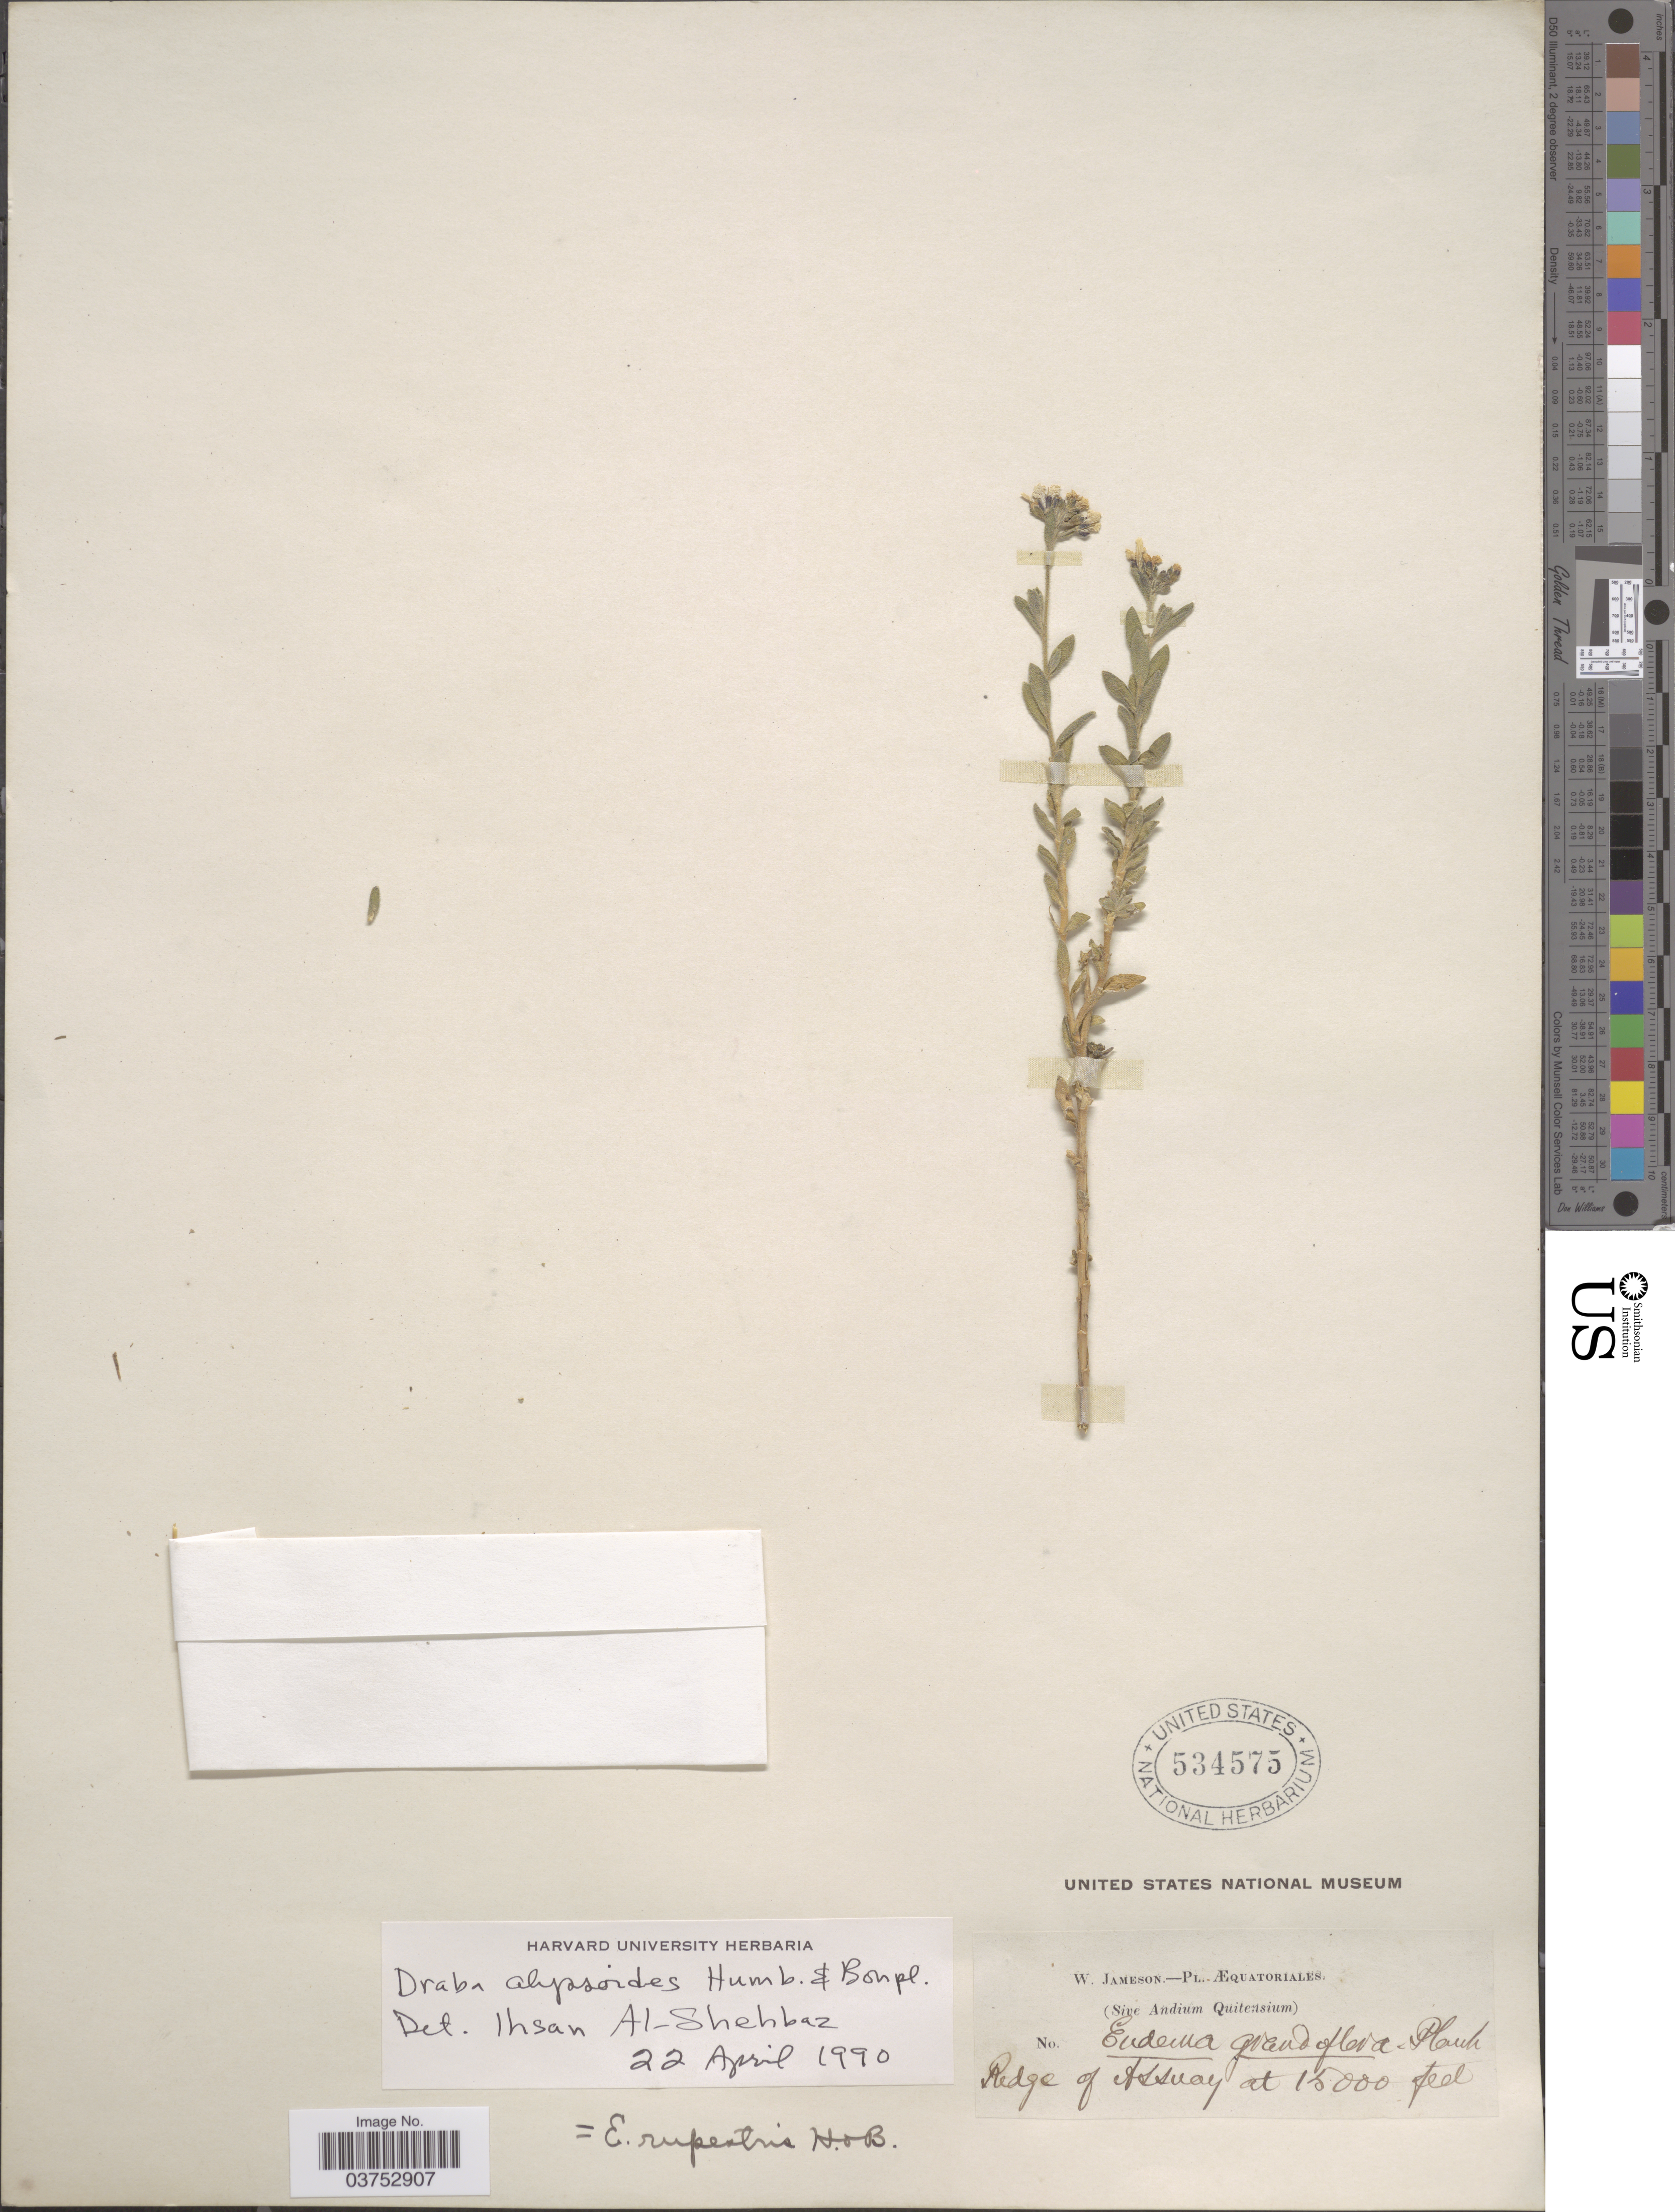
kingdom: Plantae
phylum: Tracheophyta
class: Magnoliopsida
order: Brassicales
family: Brassicaceae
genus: Draba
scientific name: Draba alyssoides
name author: Humb. & Bonpl. ex DC.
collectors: W. Jameson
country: Ecuador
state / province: Azuay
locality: Æquatoriales. Ridge of Azzuay.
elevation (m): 4572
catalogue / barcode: US 534575